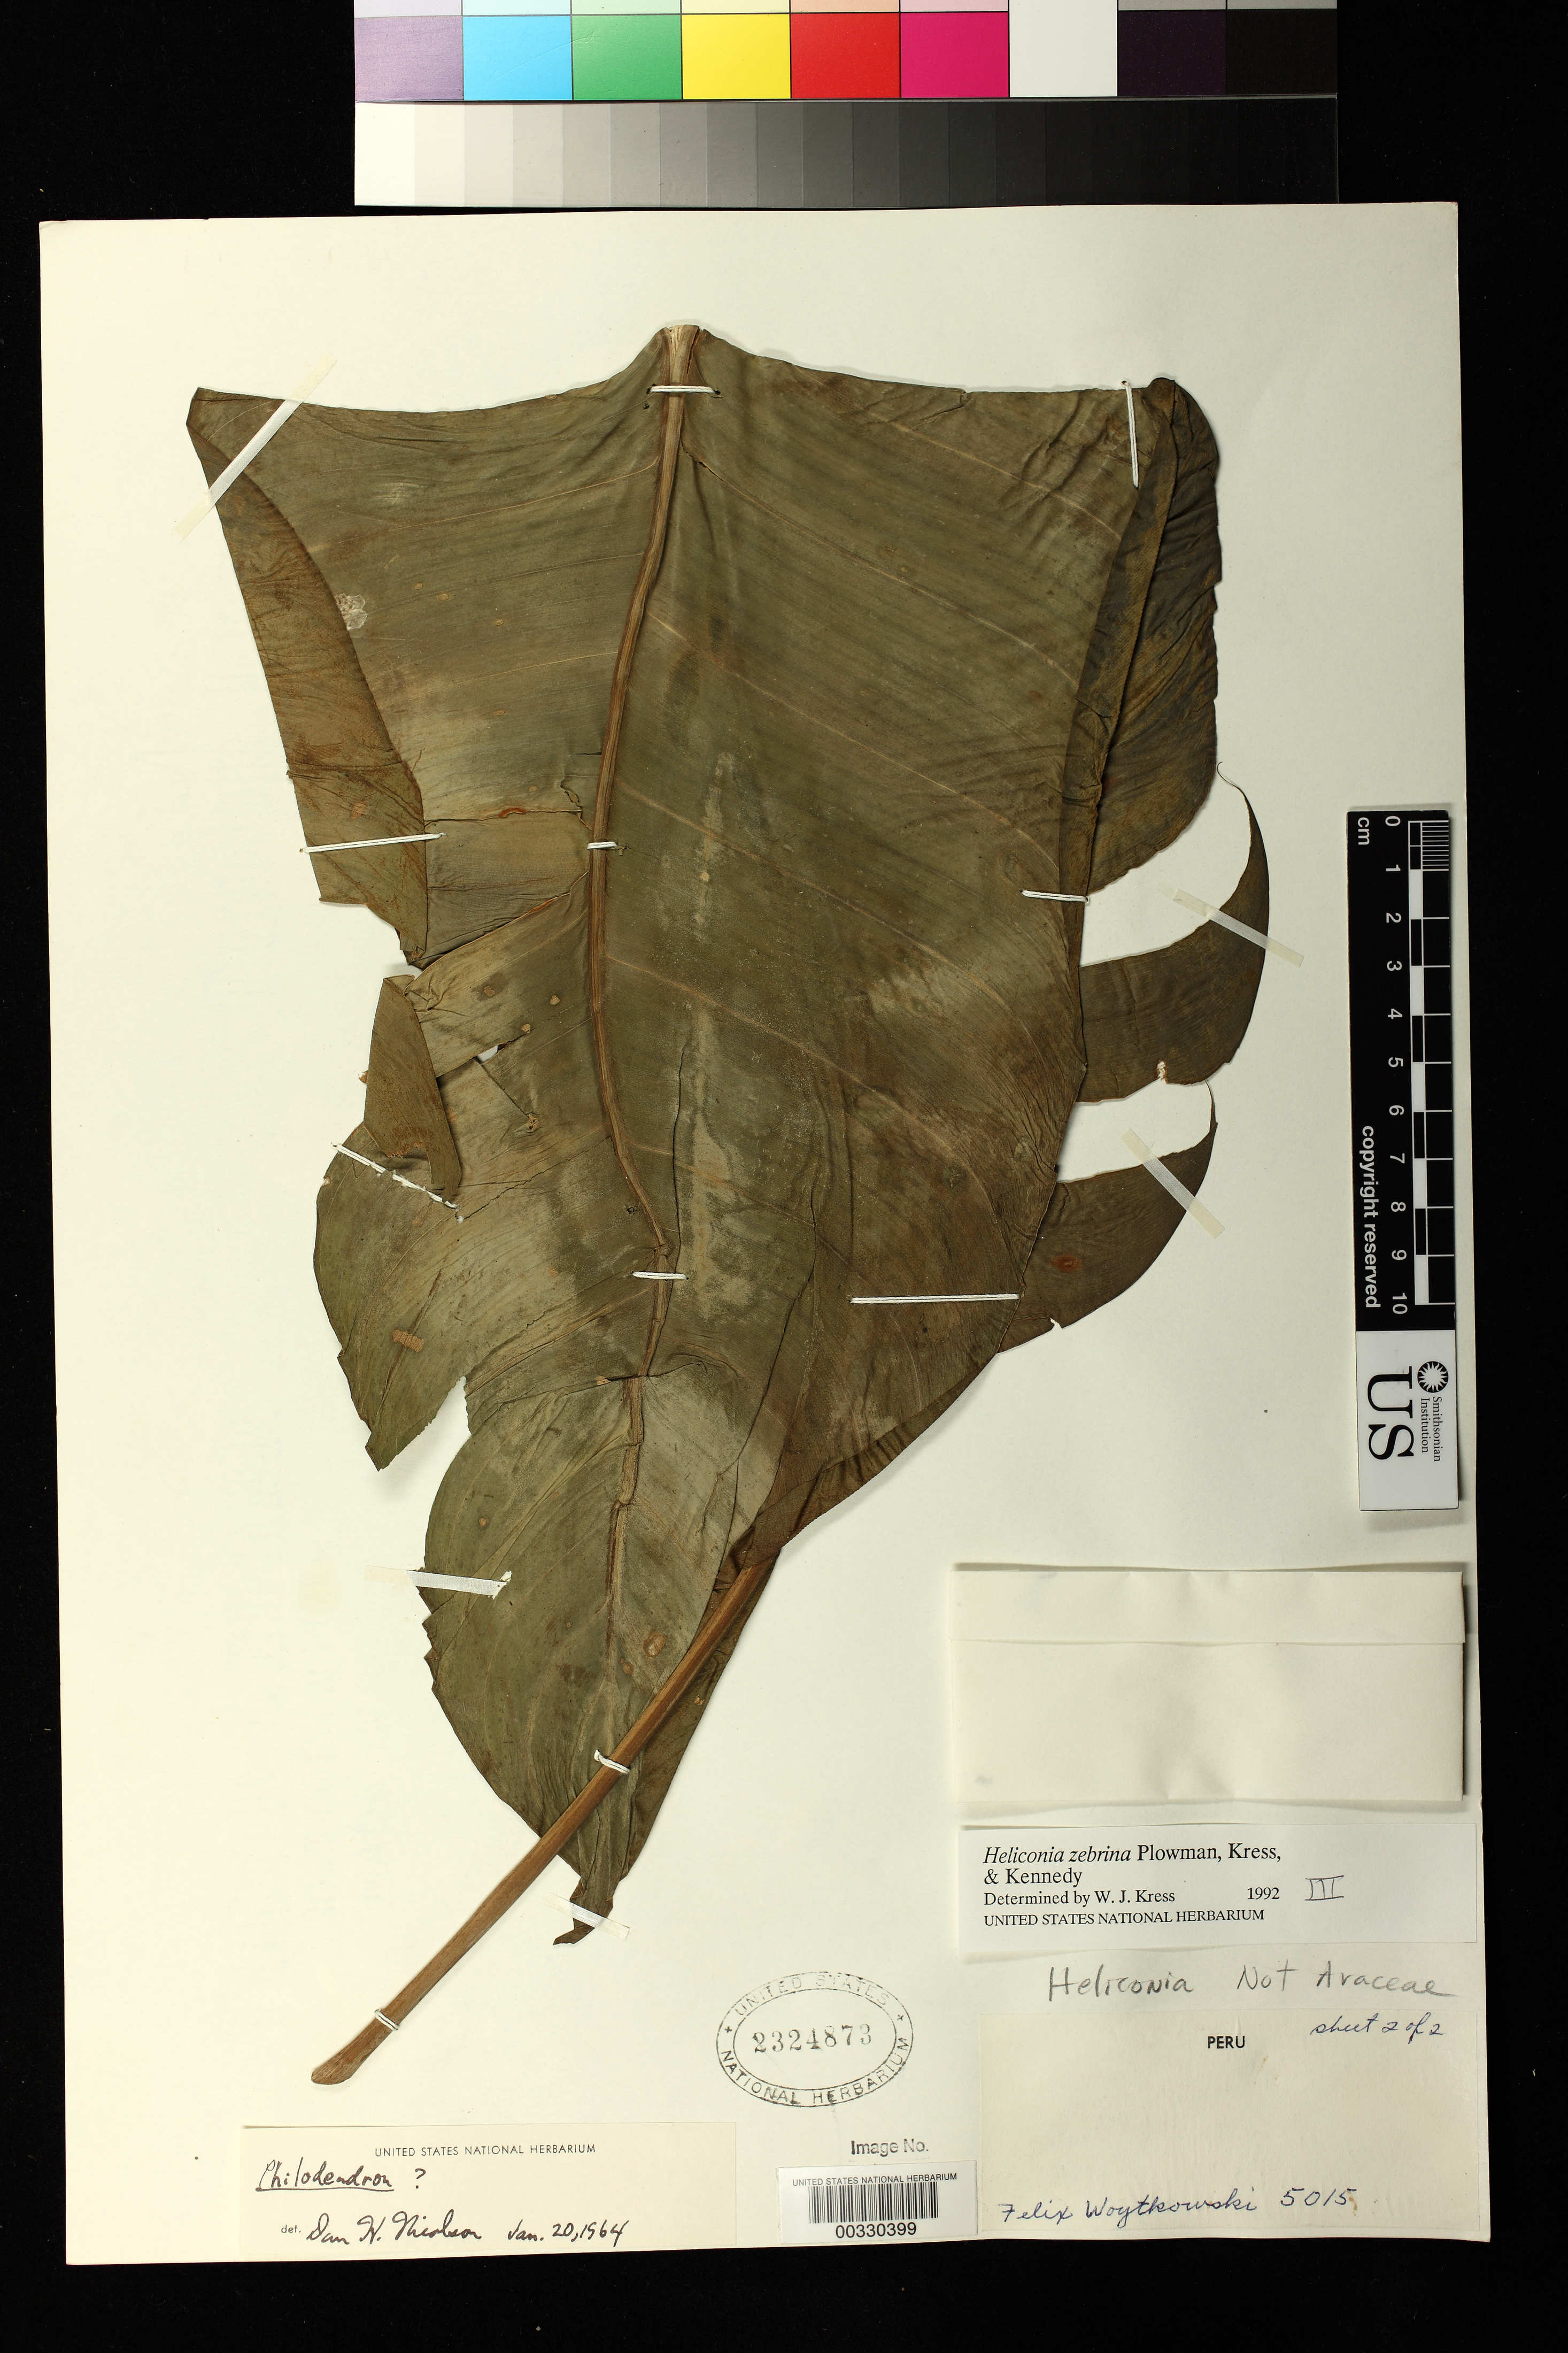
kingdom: Plantae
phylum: Tracheophyta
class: Liliopsida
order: Zingiberales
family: Heliconiaceae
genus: Heliconia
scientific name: Heliconia zebrina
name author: W.J. Kress & H. Kenn.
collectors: F. Woytkowski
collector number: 5015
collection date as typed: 02 Jun 1958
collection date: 1958-06-02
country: Peru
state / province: Huánuco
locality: Santa Teresa ad Cucharas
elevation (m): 500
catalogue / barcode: US 2324873